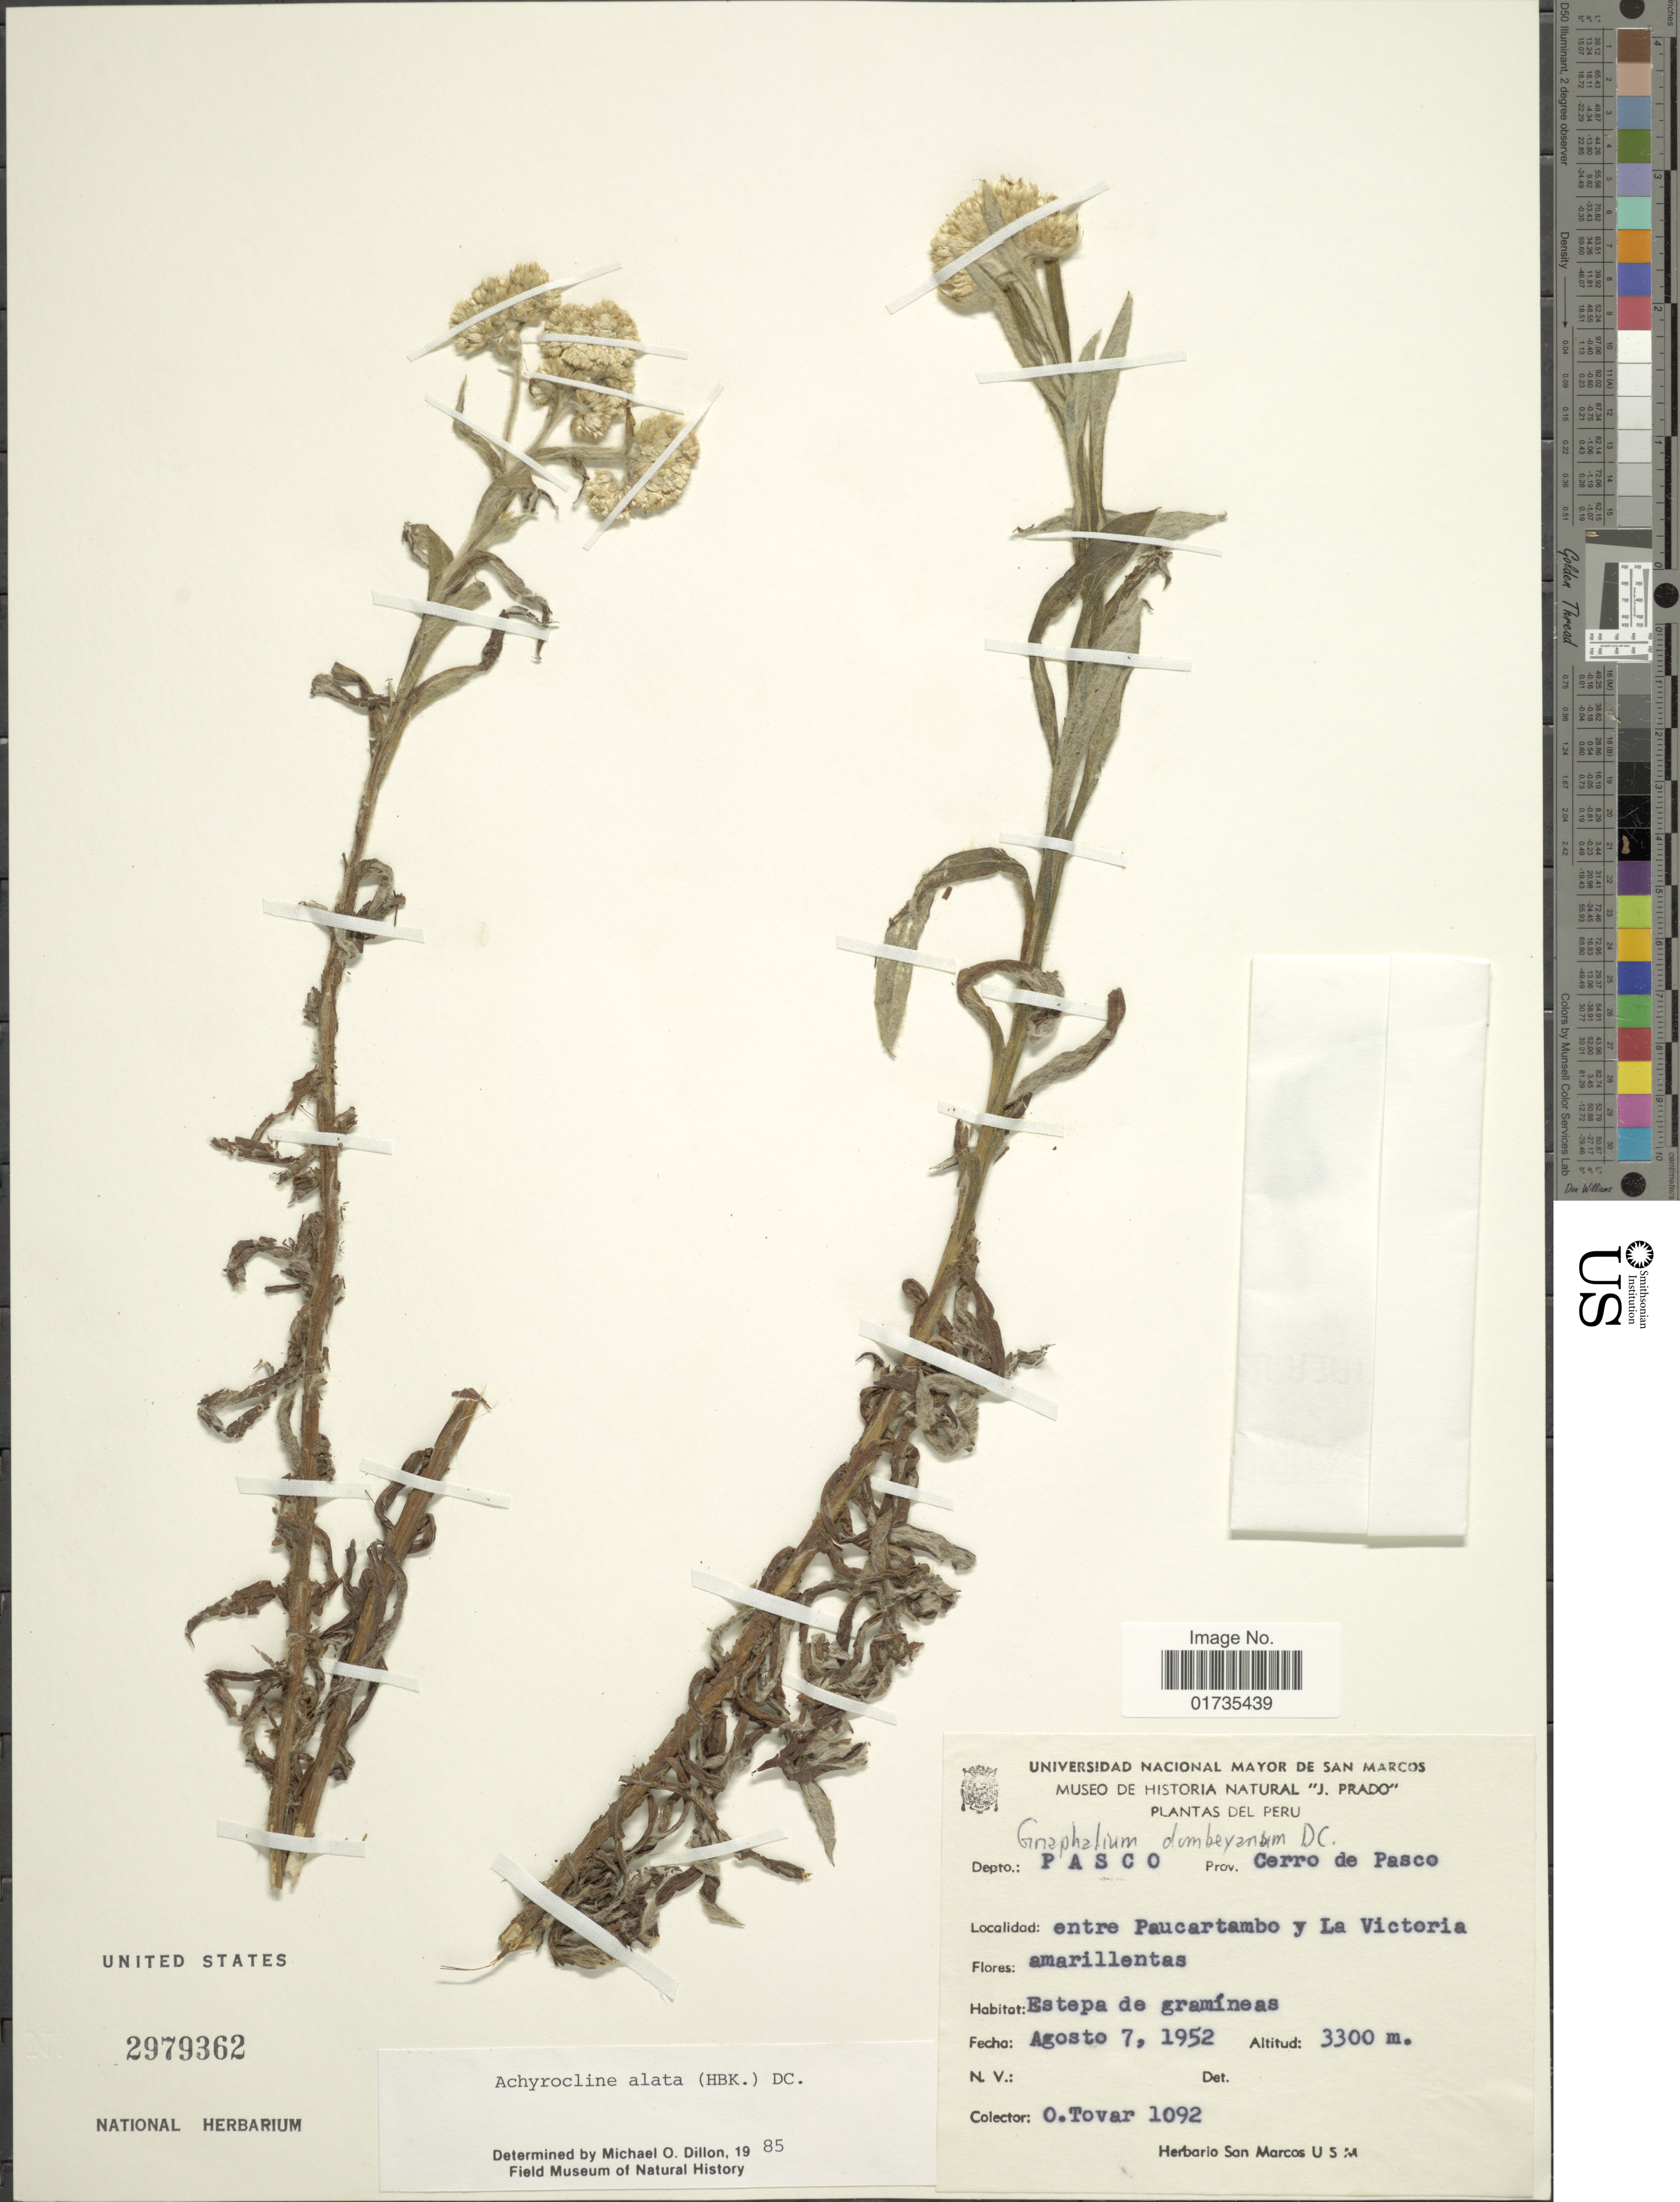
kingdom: Plantae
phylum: Tracheophyta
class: Magnoliopsida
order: Asterales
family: Asteraceae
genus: Achyrocline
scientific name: Achyrocline alata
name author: (Kunth) DC.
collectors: O. Tovar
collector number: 1092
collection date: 1952-08-07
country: Peru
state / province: Pasco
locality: Depto. Pasco Prov. Cerro de Pasco. entre Paucartambo y La Victoria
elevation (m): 3300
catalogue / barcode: US 2979362